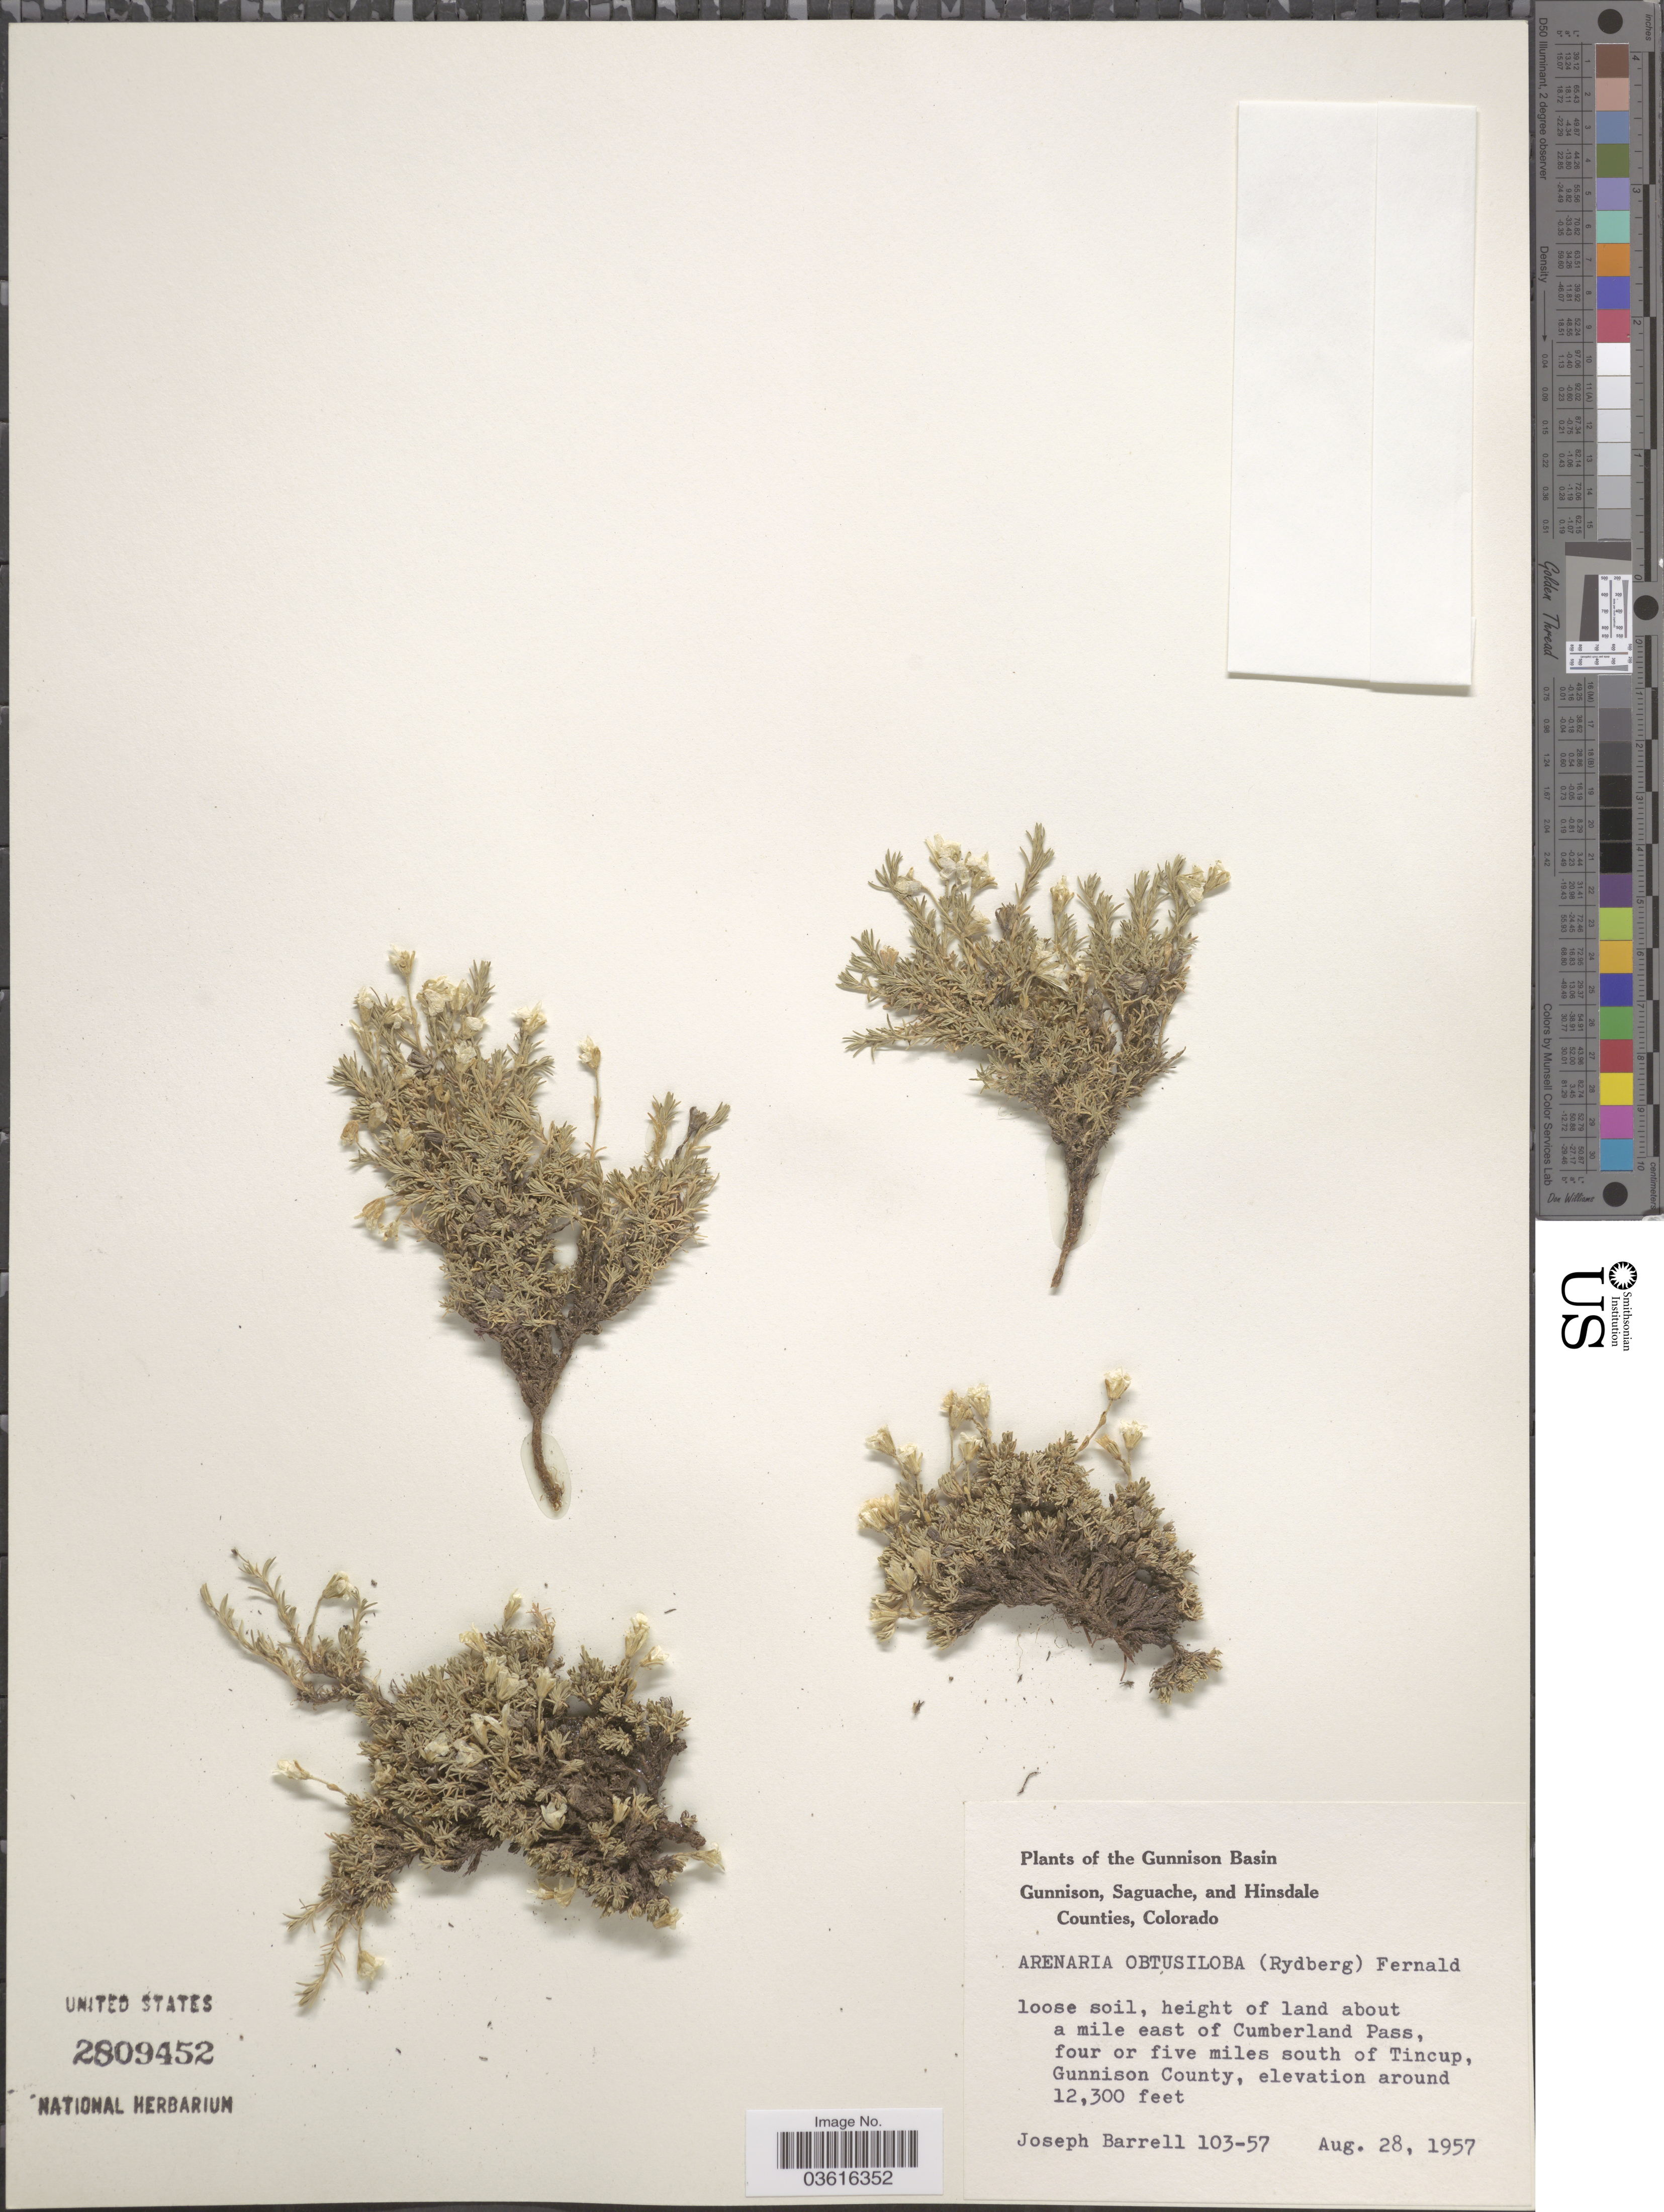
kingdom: Plantae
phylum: Tracheophyta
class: Magnoliopsida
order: Caryophyllales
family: Caryophyllaceae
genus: Cherleria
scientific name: Cherleria obtusiloba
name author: (Rydb.) A.J. Moore & Dillenb.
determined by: Strong, M. T., (US), Smithsonian Institution - National Museum of Natural History (UNITED STATES)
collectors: J. Barrell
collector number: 103-57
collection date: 1957-08-28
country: United States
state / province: Colorado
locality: The Gunnison Basin. About a mile east of Cumberland Pass, four or five miles south of Tincup, Gunnison County.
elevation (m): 3749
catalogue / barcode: US 2809452